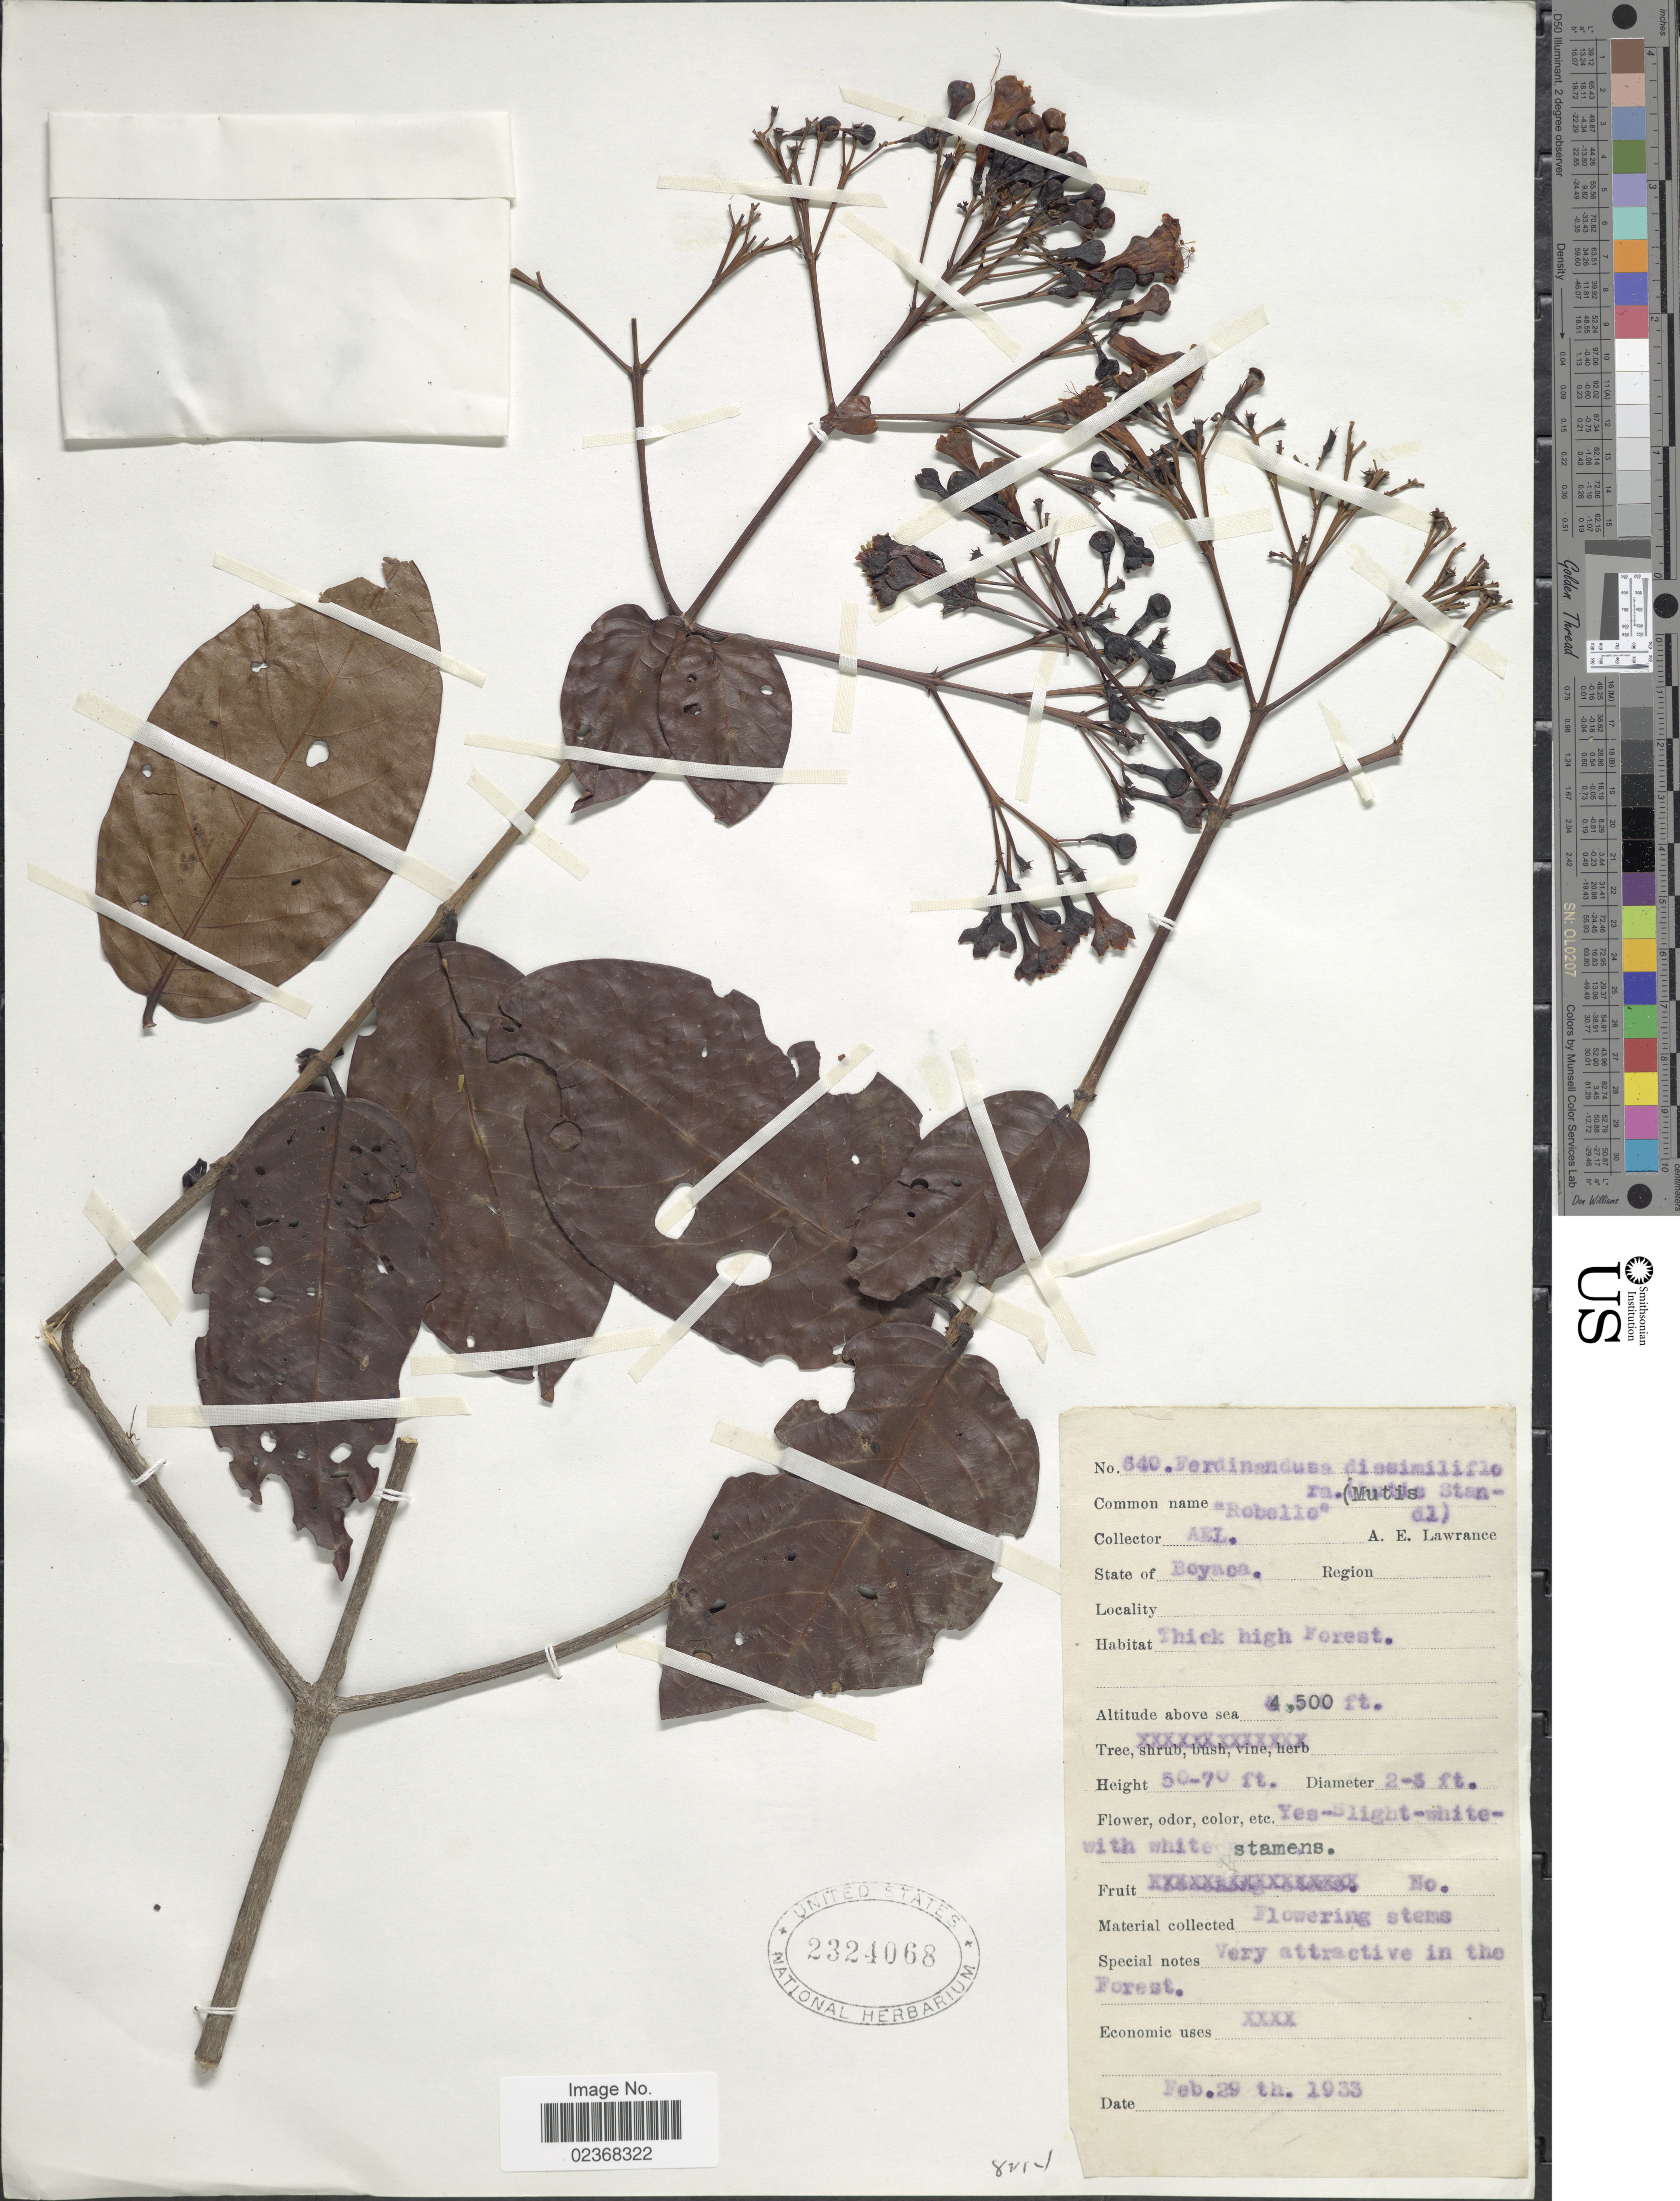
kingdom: Plantae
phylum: Tracheophyta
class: Magnoliopsida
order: Gentianales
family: Rubiaceae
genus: Ferdinandusa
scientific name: Ferdinandusa dissimiliflora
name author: (Mutis ex Humb.) Standl.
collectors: A. Lawrance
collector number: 640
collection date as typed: Transcribed d/m/y: 29/2/1933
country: Colombia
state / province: Boyacá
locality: State of Boyaca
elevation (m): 1372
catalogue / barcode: US 2324068